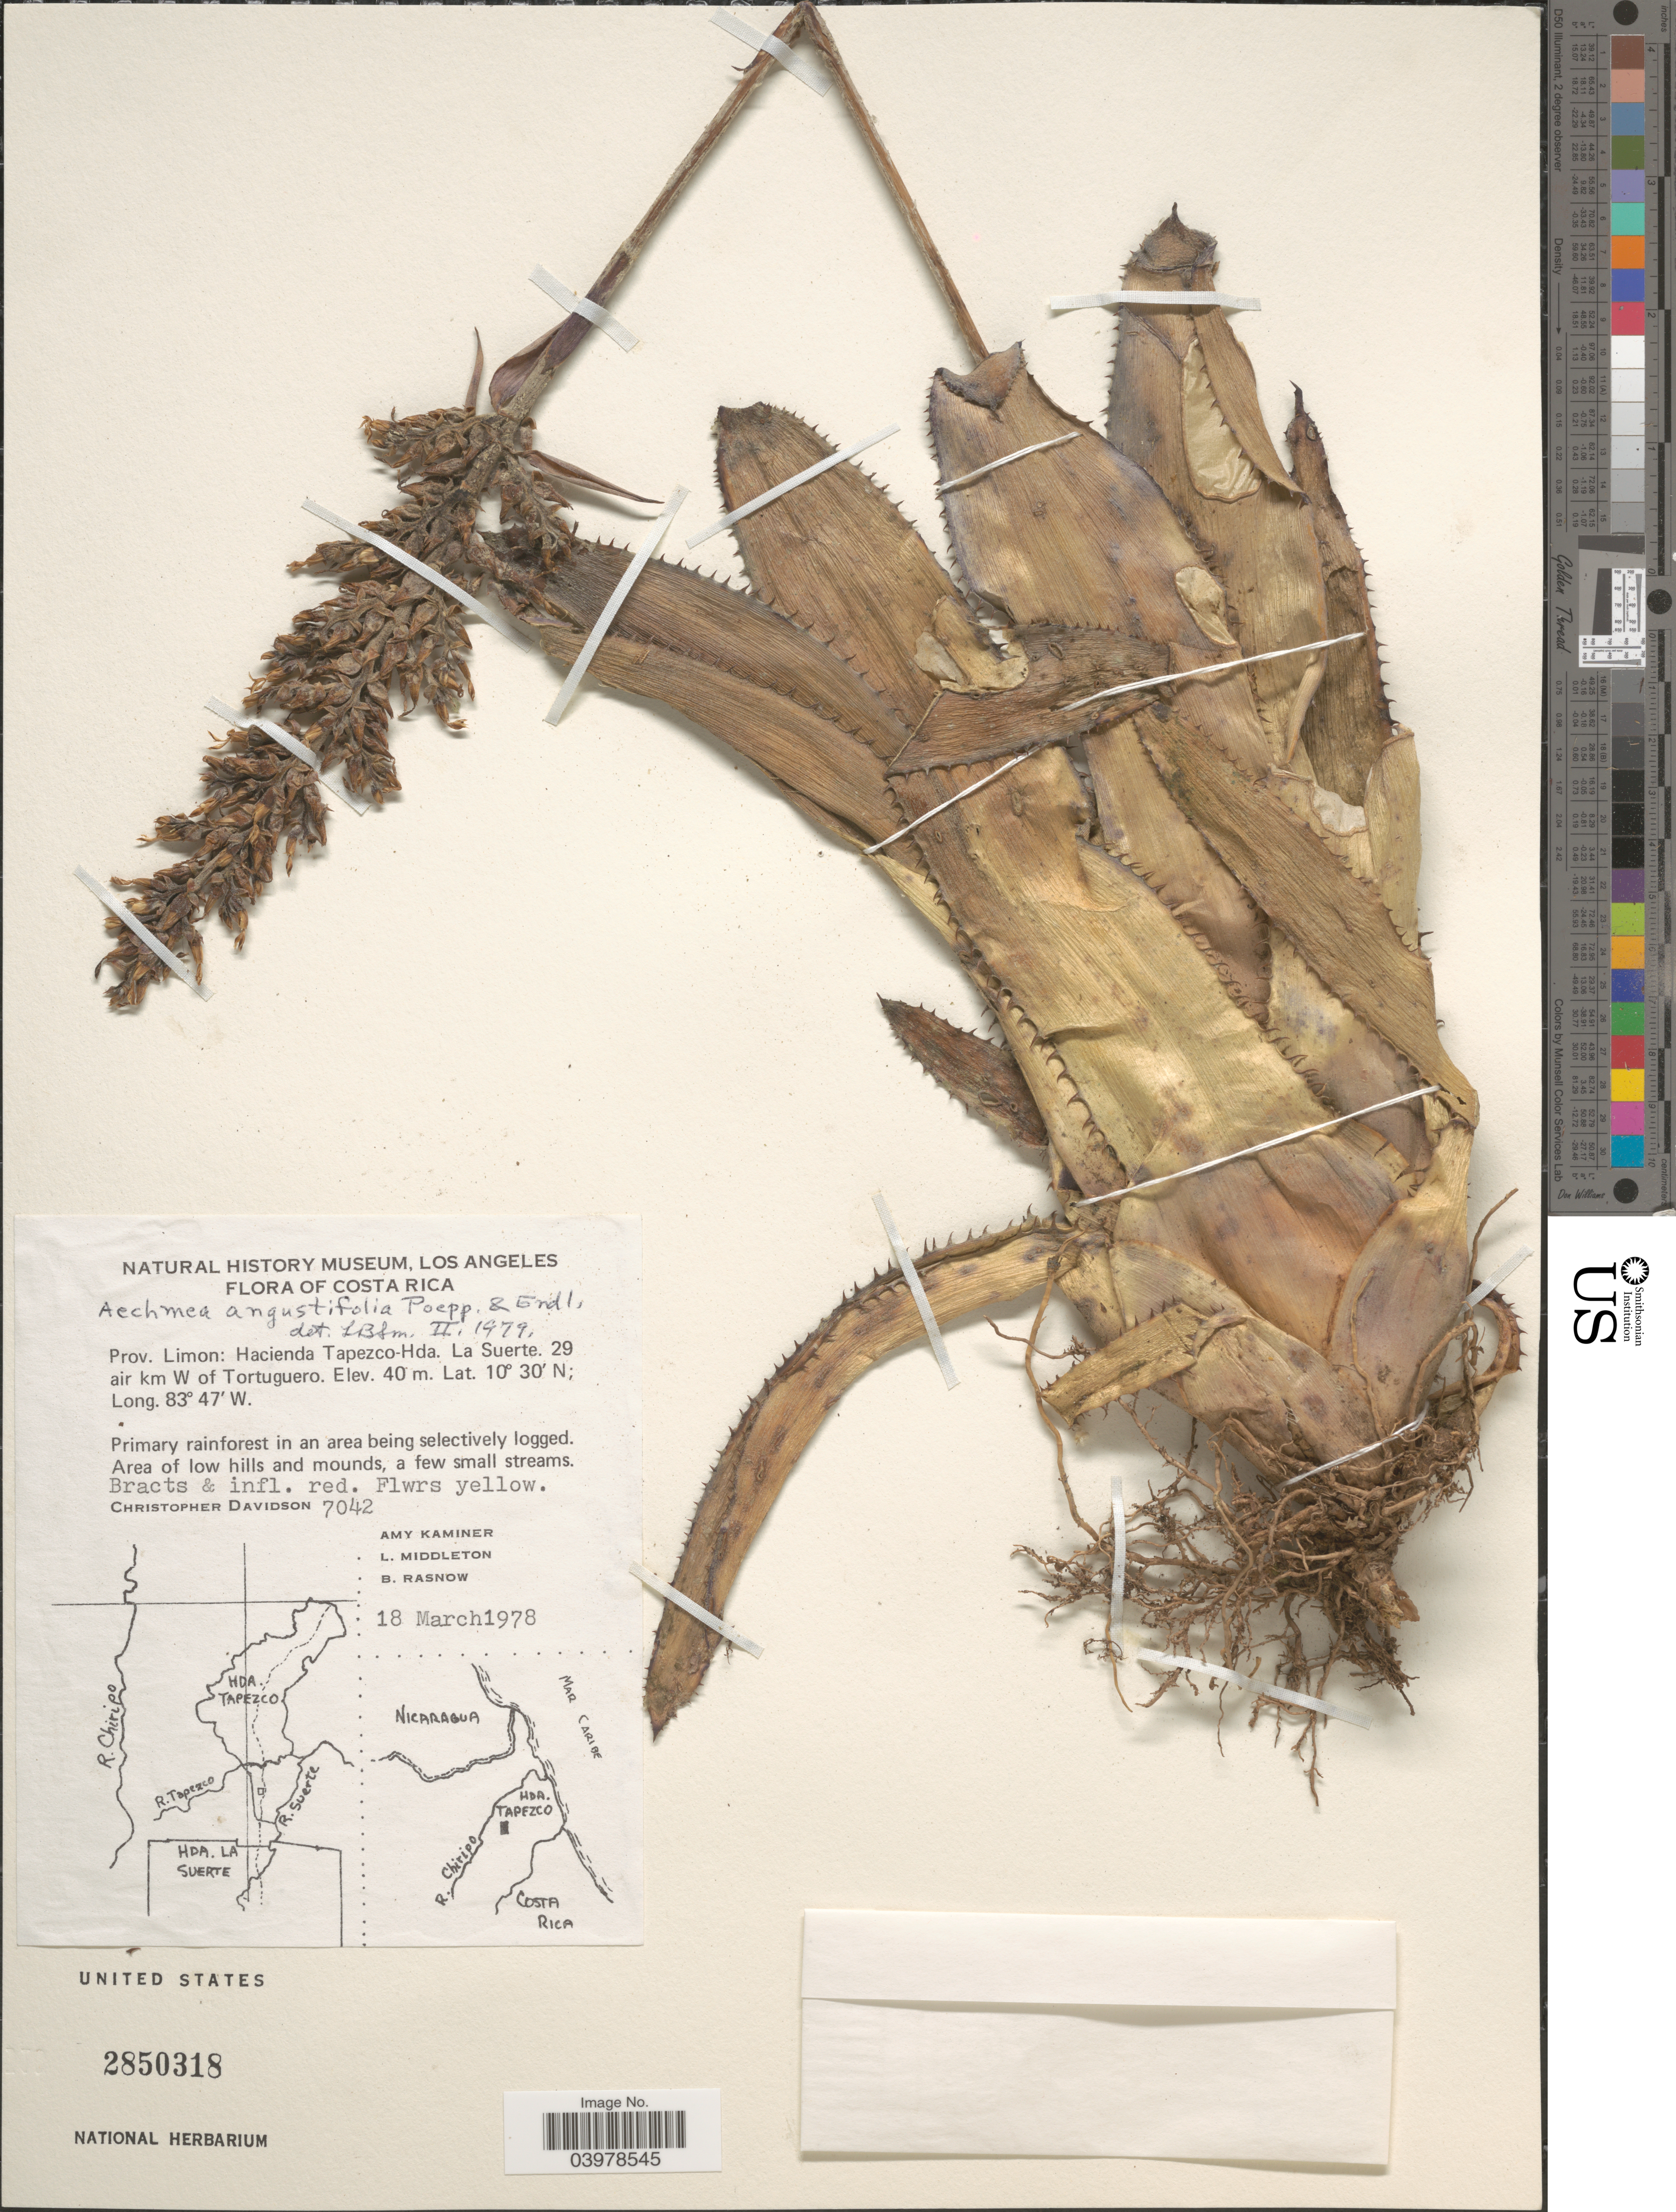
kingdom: Plantae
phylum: Tracheophyta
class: Liliopsida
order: Poales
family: Bromeliaceae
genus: Aechmea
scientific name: Aechmea angustifolia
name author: Poepp. & Endl.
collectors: C. Davidson, A. Kaminer, L. Middleton & B. Rasnow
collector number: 7042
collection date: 1978-03-18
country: Costa Rica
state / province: Limón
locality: Hacienda Tapezco-Hda. La Suerte. 29 air km W of Tortuguero.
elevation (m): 40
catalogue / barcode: US 2850318